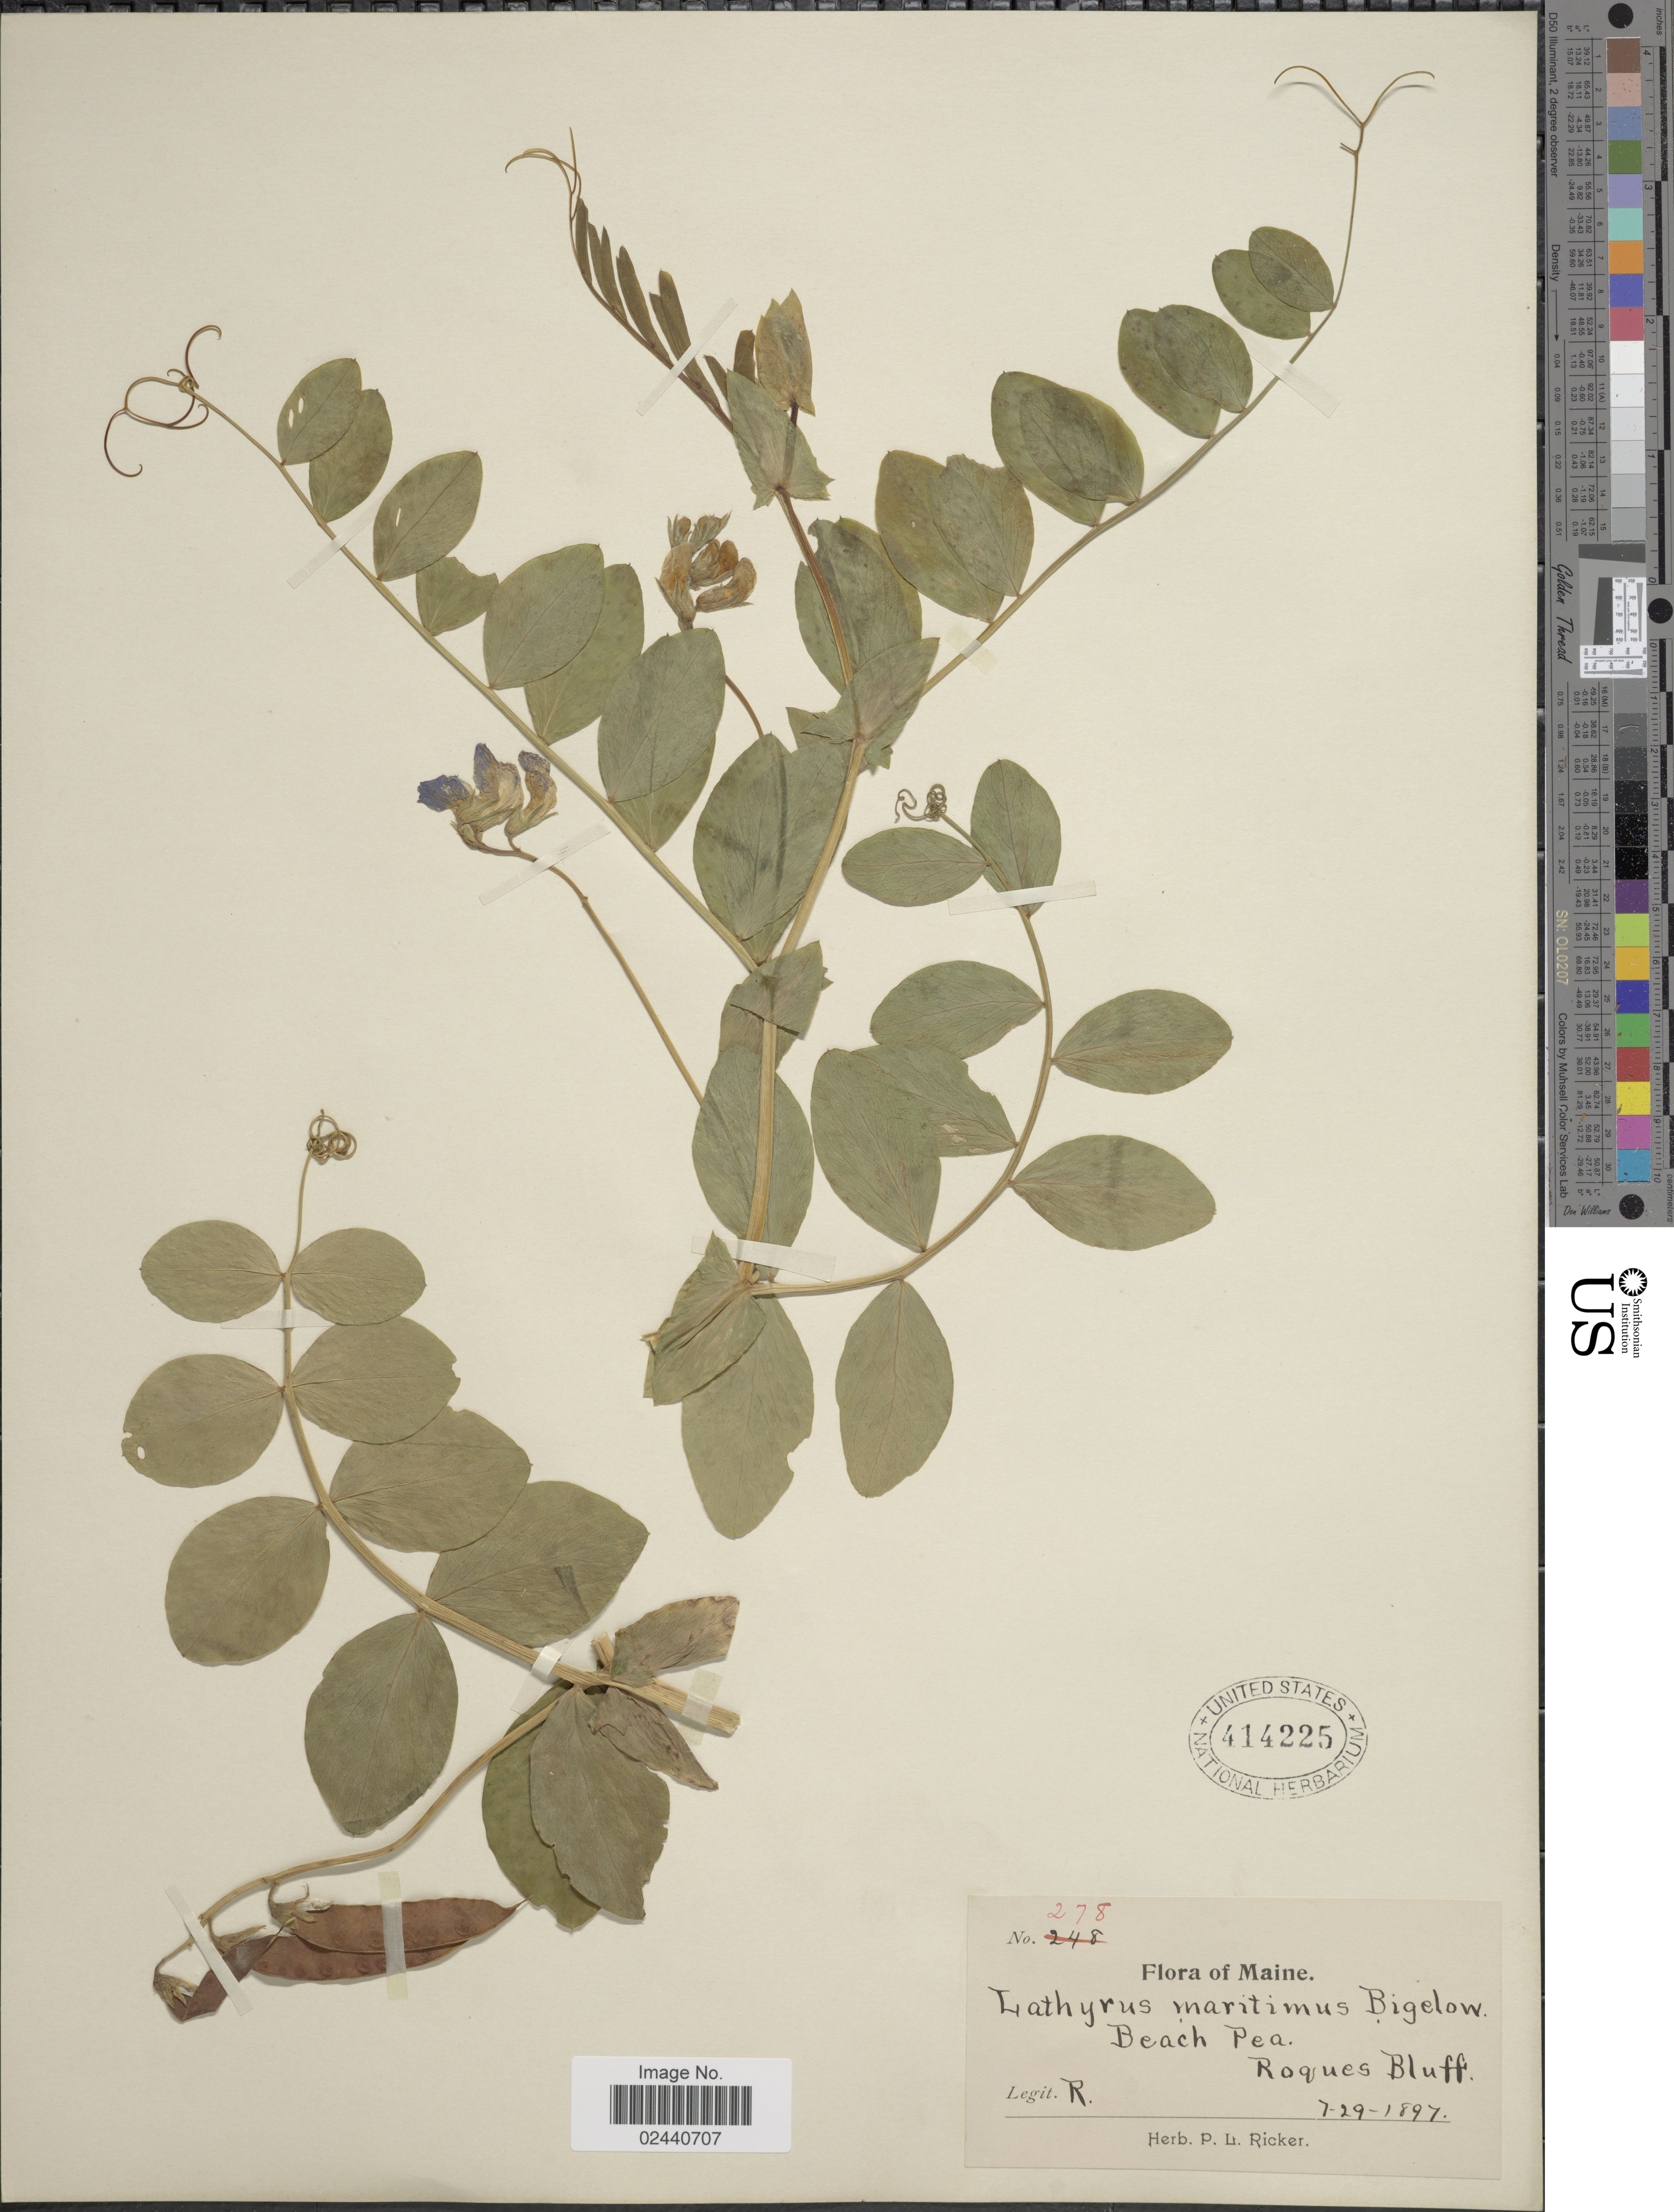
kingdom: Plantae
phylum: Tracheophyta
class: Magnoliopsida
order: Fabales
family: Fabaceae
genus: Lathyrus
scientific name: Lathyrus japonicus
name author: Willd.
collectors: P. Ricker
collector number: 278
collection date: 1897-07-29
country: United States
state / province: Maine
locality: Roques Bluff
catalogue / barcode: US 414225